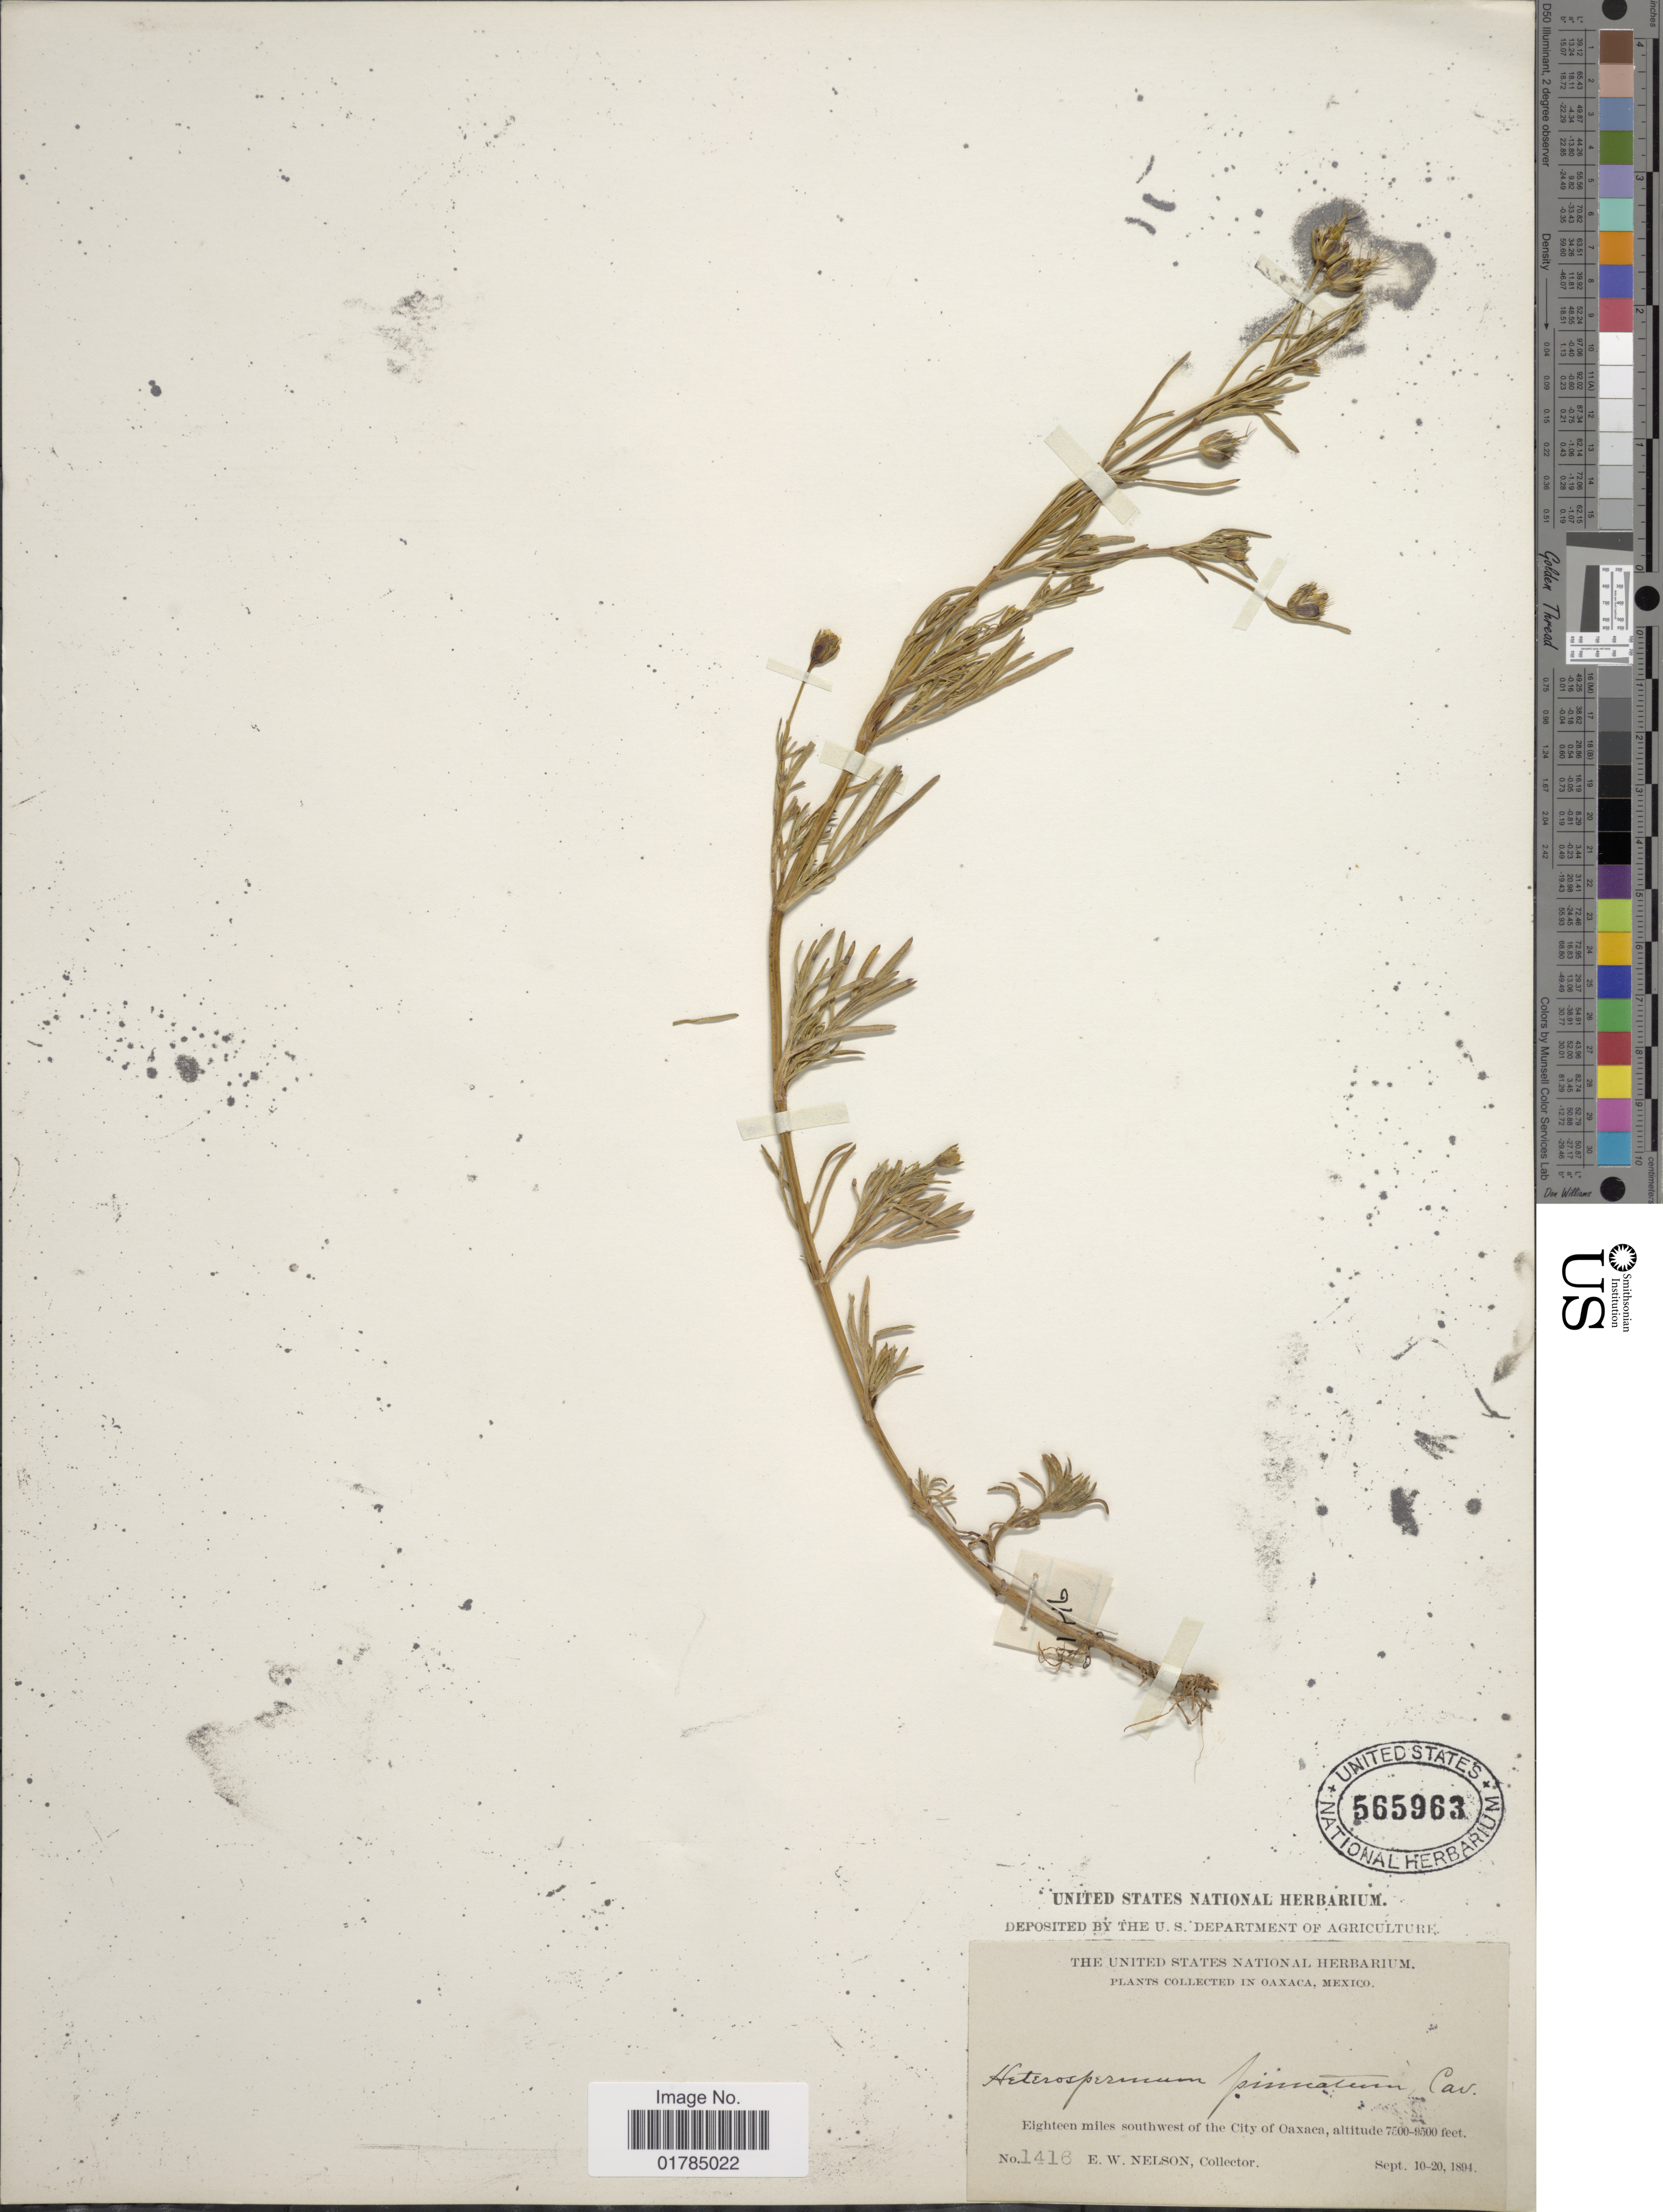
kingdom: Plantae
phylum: Tracheophyta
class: Magnoliopsida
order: Asterales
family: Asteraceae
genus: Heterosperma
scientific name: Heterosperma pinnatum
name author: Cav.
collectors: E. W. Nelson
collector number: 1416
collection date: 1894-09-10/1894-09-20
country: Mexico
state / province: Oaxaca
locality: Eighteen miles southwest of the City of Oaxaca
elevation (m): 2286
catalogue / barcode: US 565963